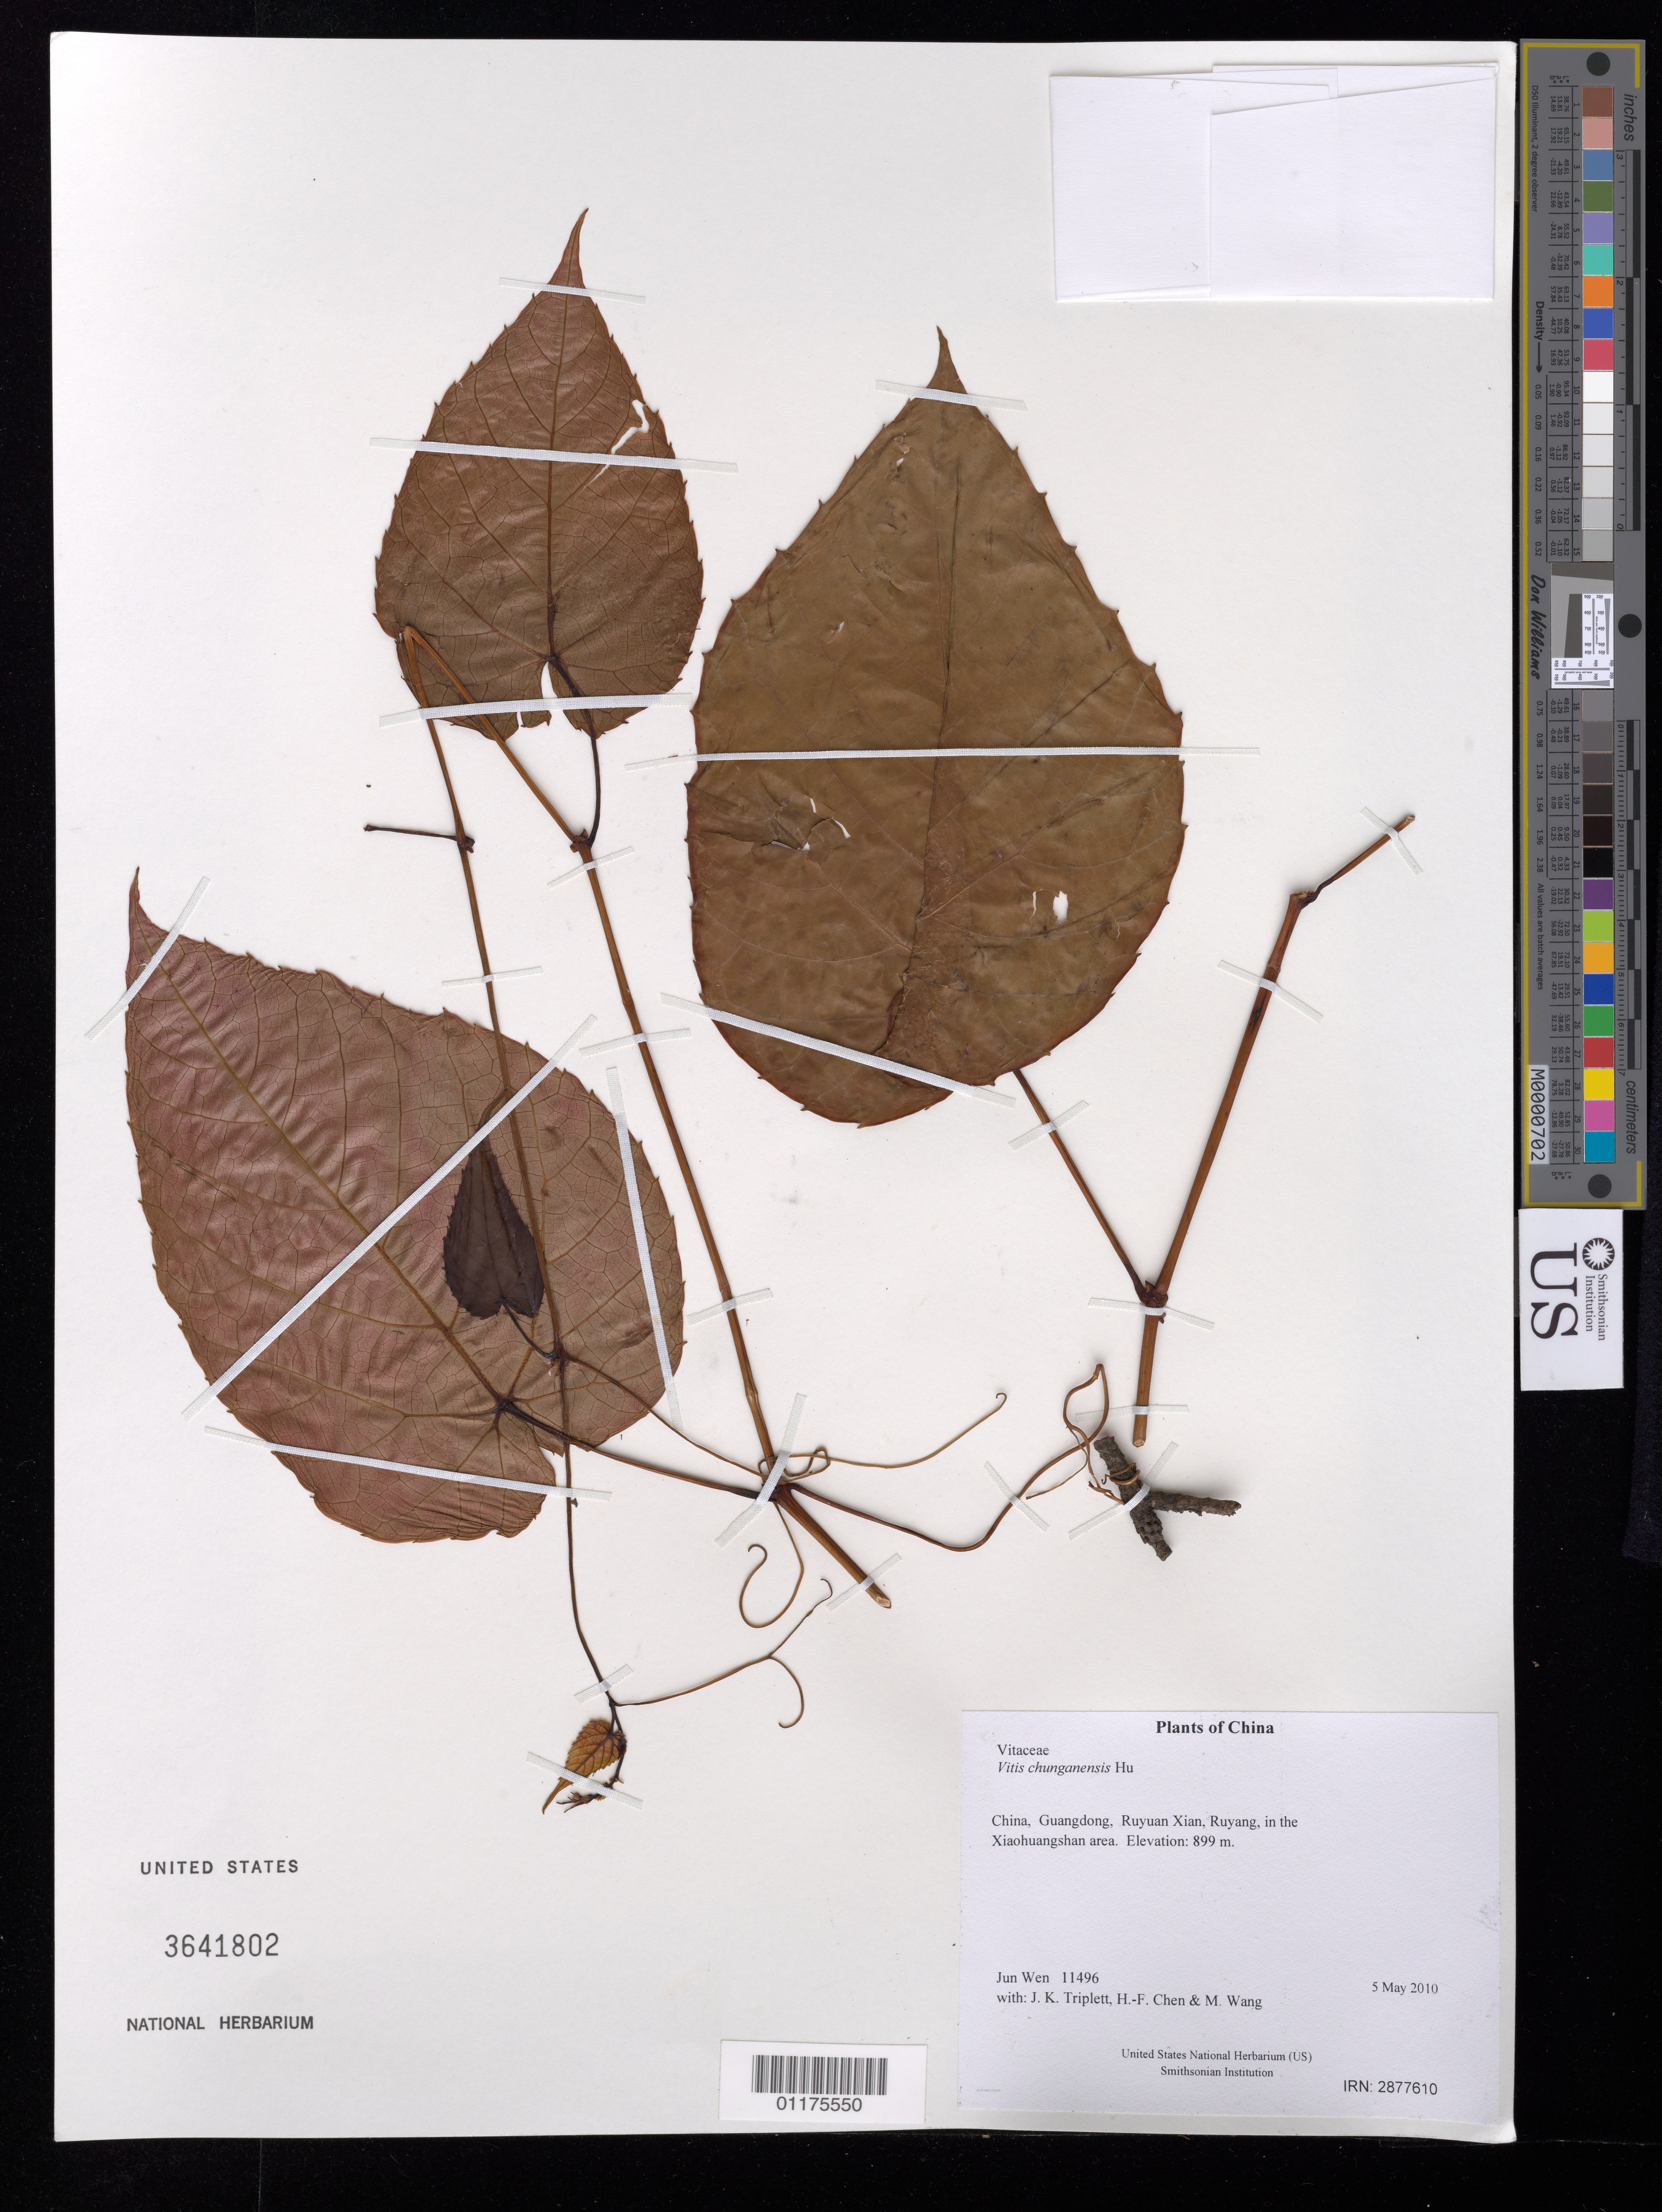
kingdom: Plantae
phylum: Tracheophyta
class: Magnoliopsida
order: Vitales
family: Vitaceae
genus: Vitis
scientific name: Vitis chunganensis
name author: Hu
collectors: J. Wen, J. K. Triplett, H.-F. Chen & M. Wang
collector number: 11496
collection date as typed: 5 May 2010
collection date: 2010-05-05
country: China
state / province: Guangdong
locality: Ruyuan Xian, Ruyang, in the Xiaohuangshan area.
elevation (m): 899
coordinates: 24 54.721 N, 113 02.326 E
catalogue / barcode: US 3641802